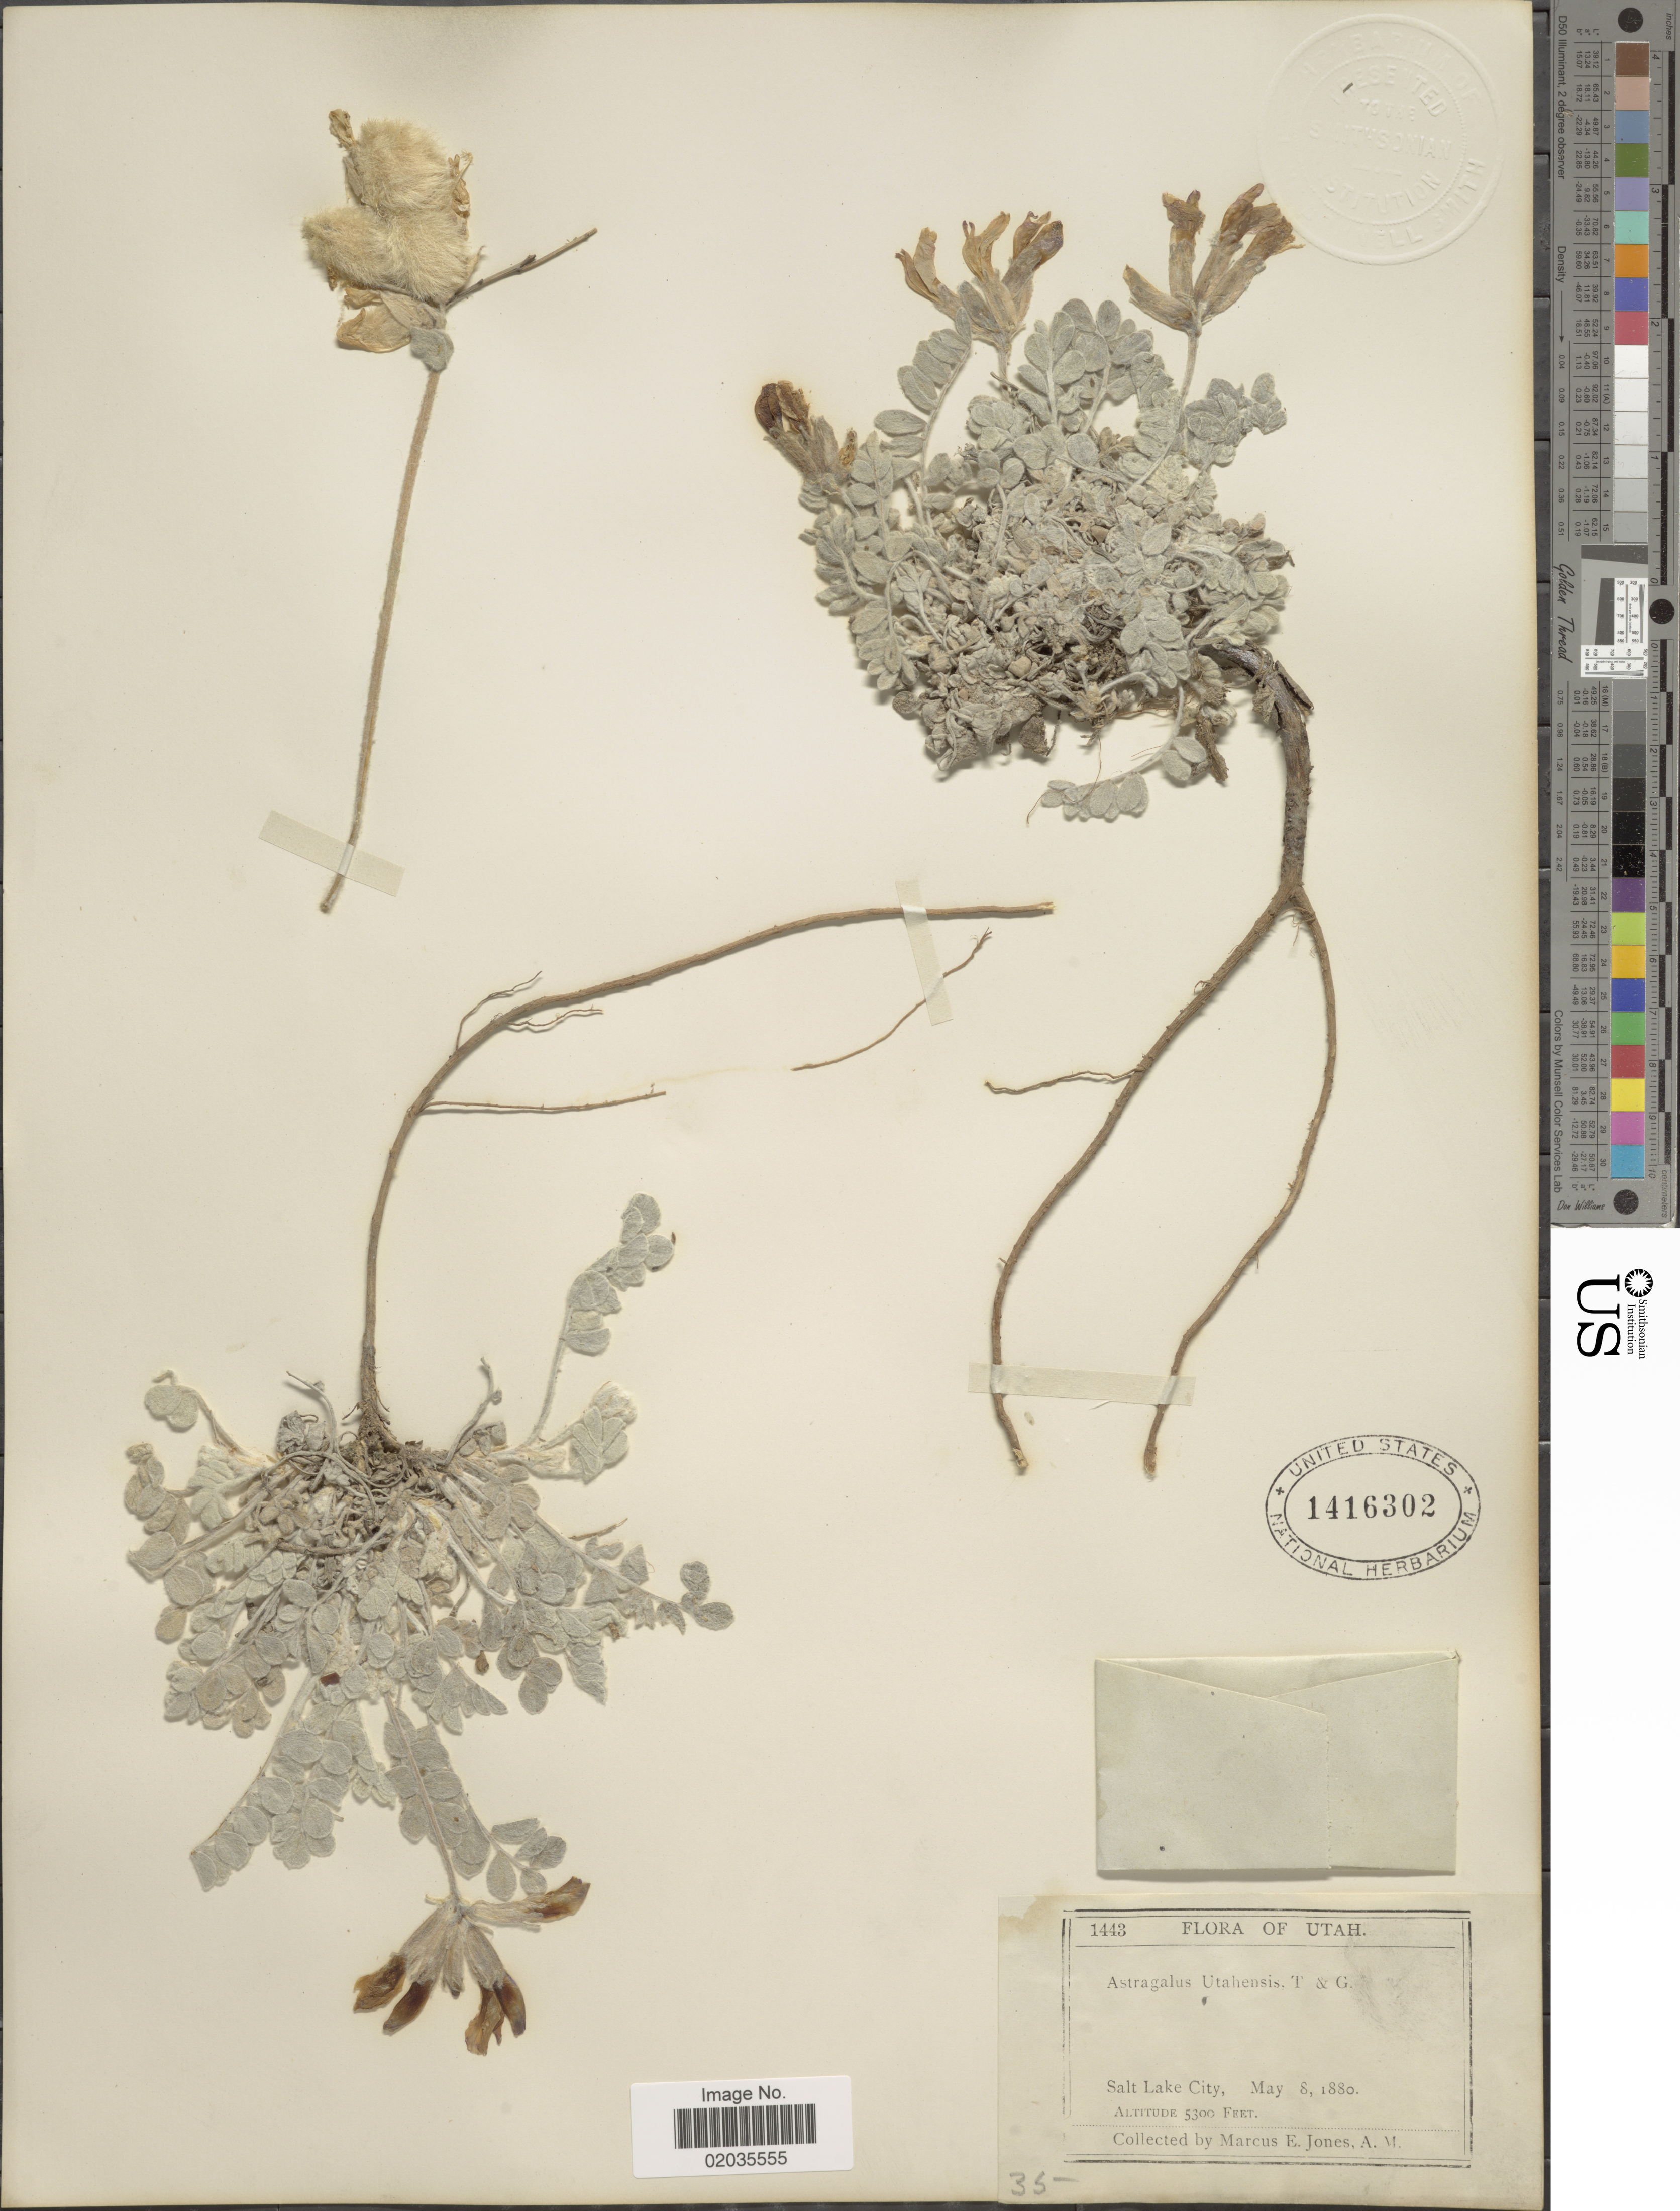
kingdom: Plantae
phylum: Tracheophyta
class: Magnoliopsida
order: Fabales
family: Fabaceae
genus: Astragalus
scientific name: Astragalus utahensis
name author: (Torr.) Torr. & A. Gray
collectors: M. E. Jones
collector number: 1443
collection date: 1880-05-08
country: United States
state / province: Utah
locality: Salt Lake City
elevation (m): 1615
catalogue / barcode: US 1416302